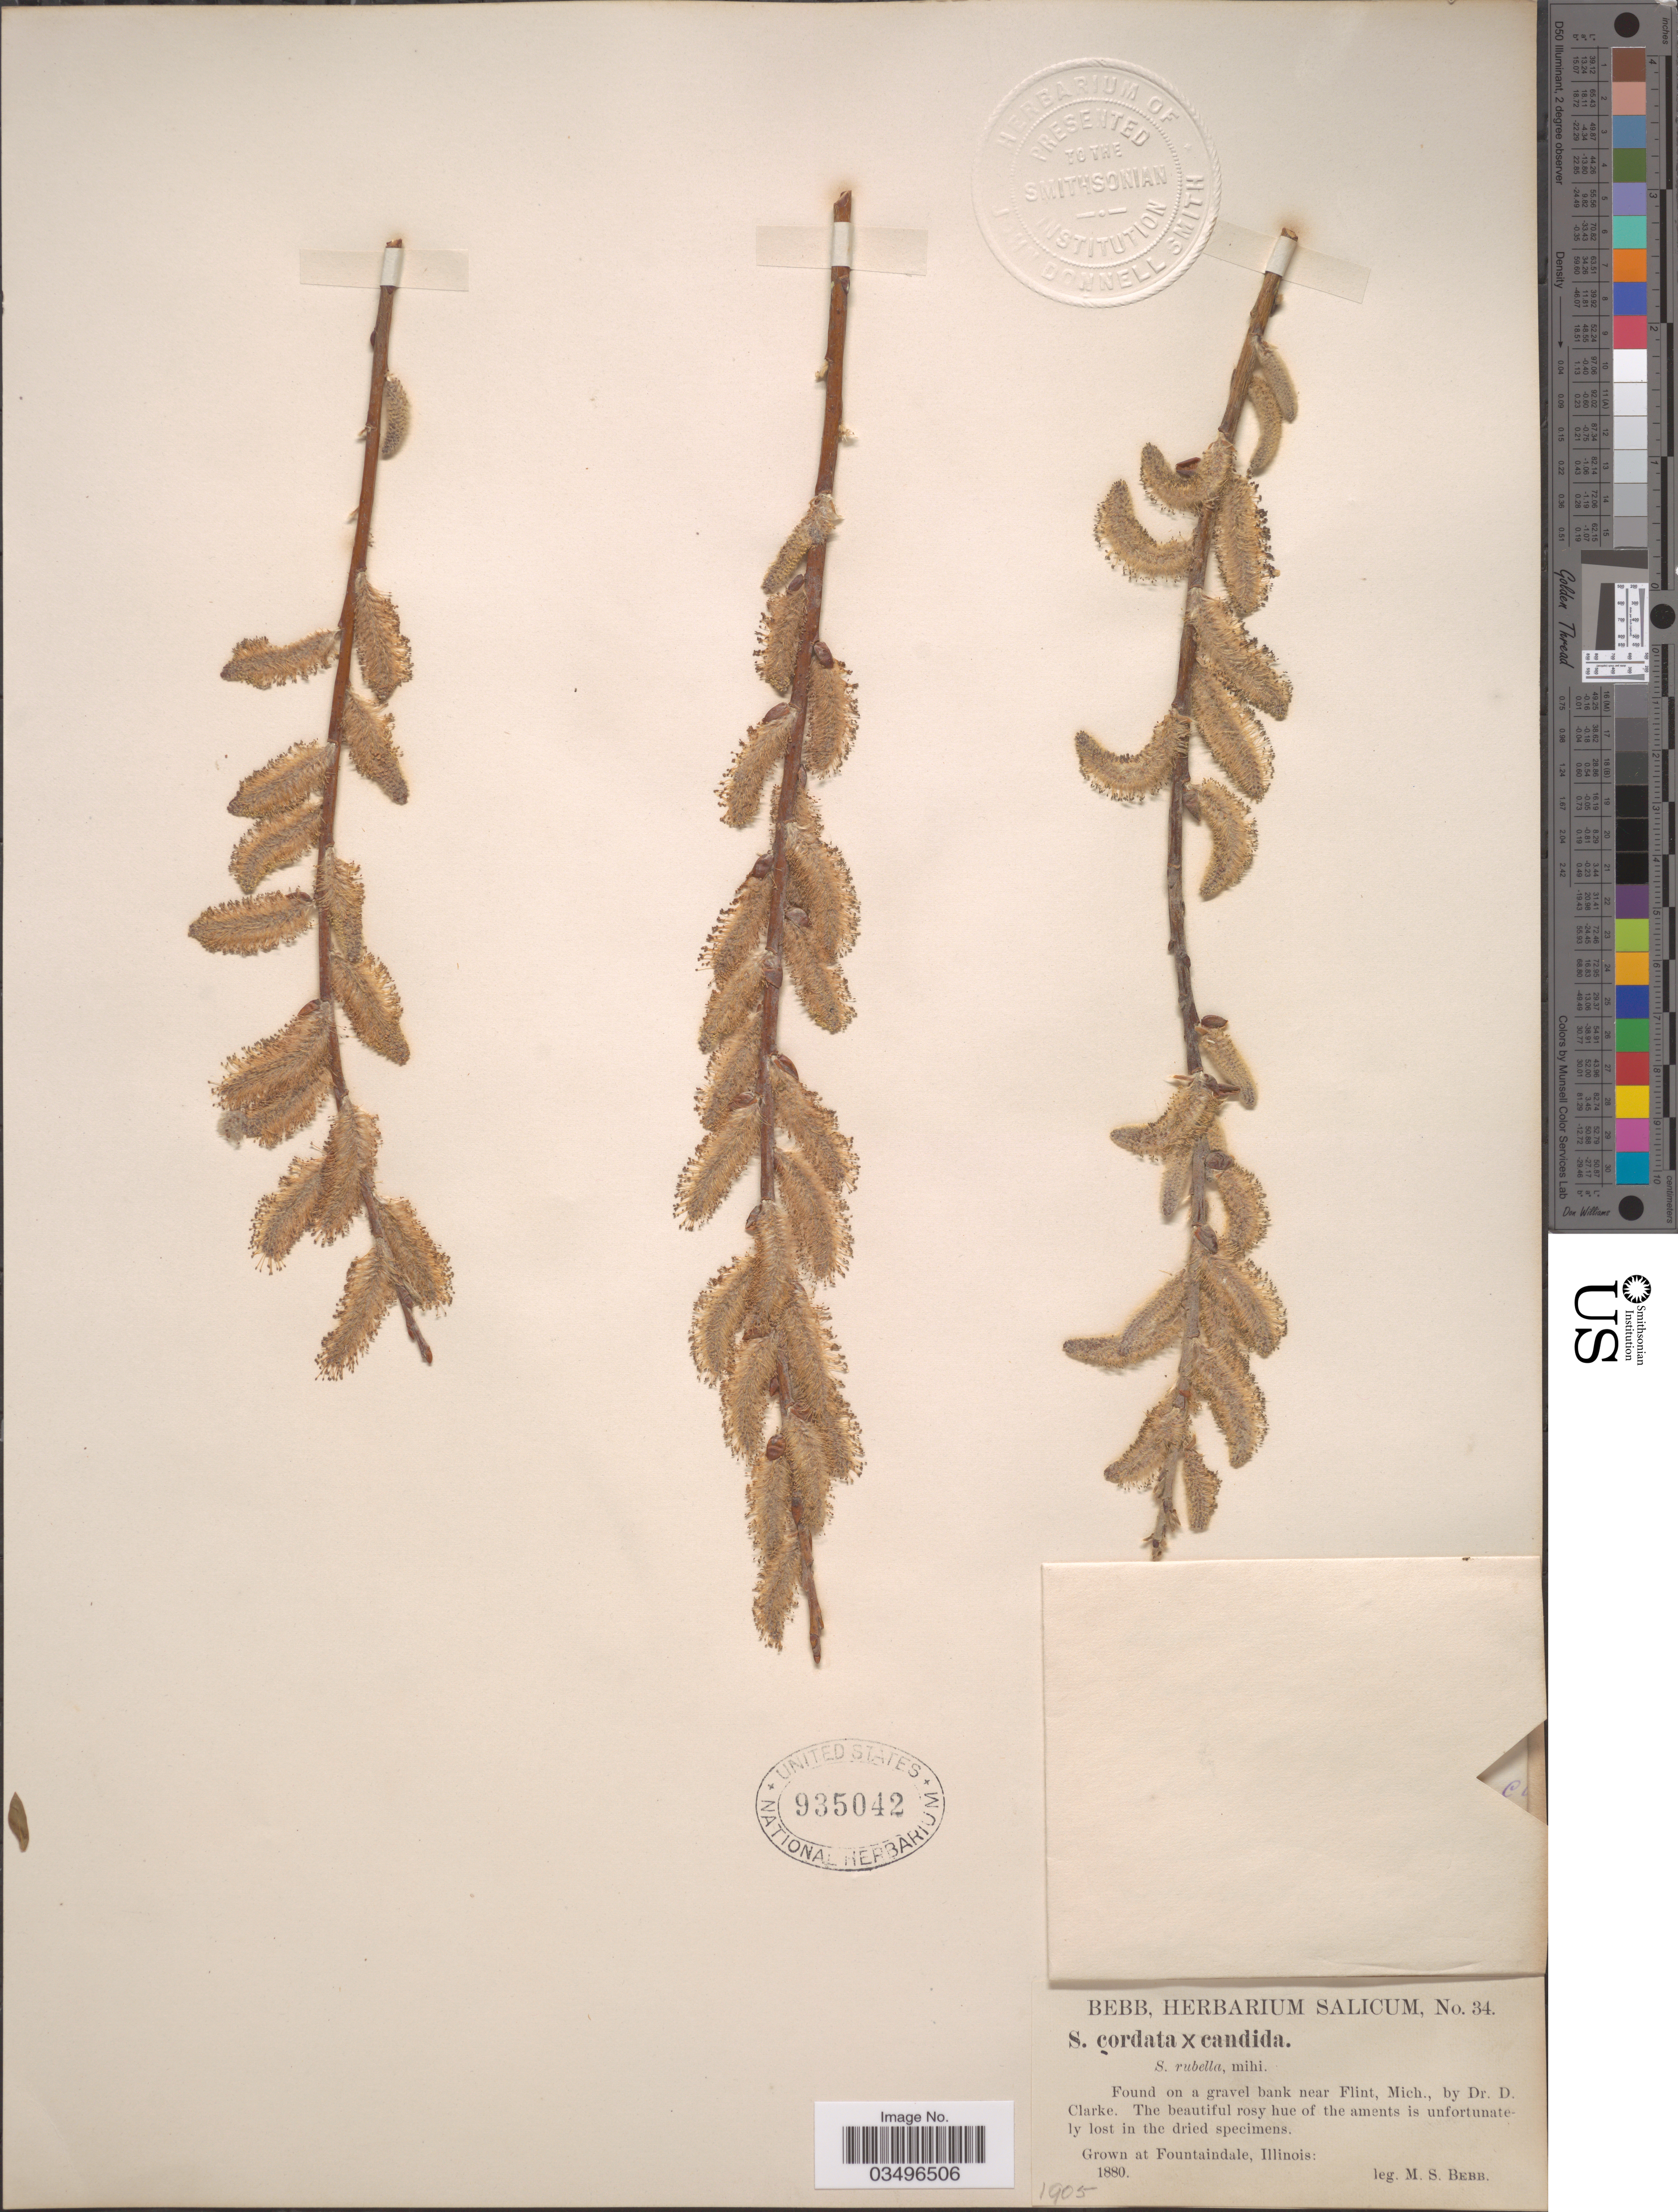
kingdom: Plantae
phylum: Tracheophyta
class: Magnoliopsida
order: Malpighiales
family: Salicaceae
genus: Salix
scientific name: Salix cordata x S. candida Flüggé ex Willd.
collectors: M. Bebb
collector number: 34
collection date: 1880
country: United States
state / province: Illinois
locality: Grown at Fountaindale.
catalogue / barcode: US 935042